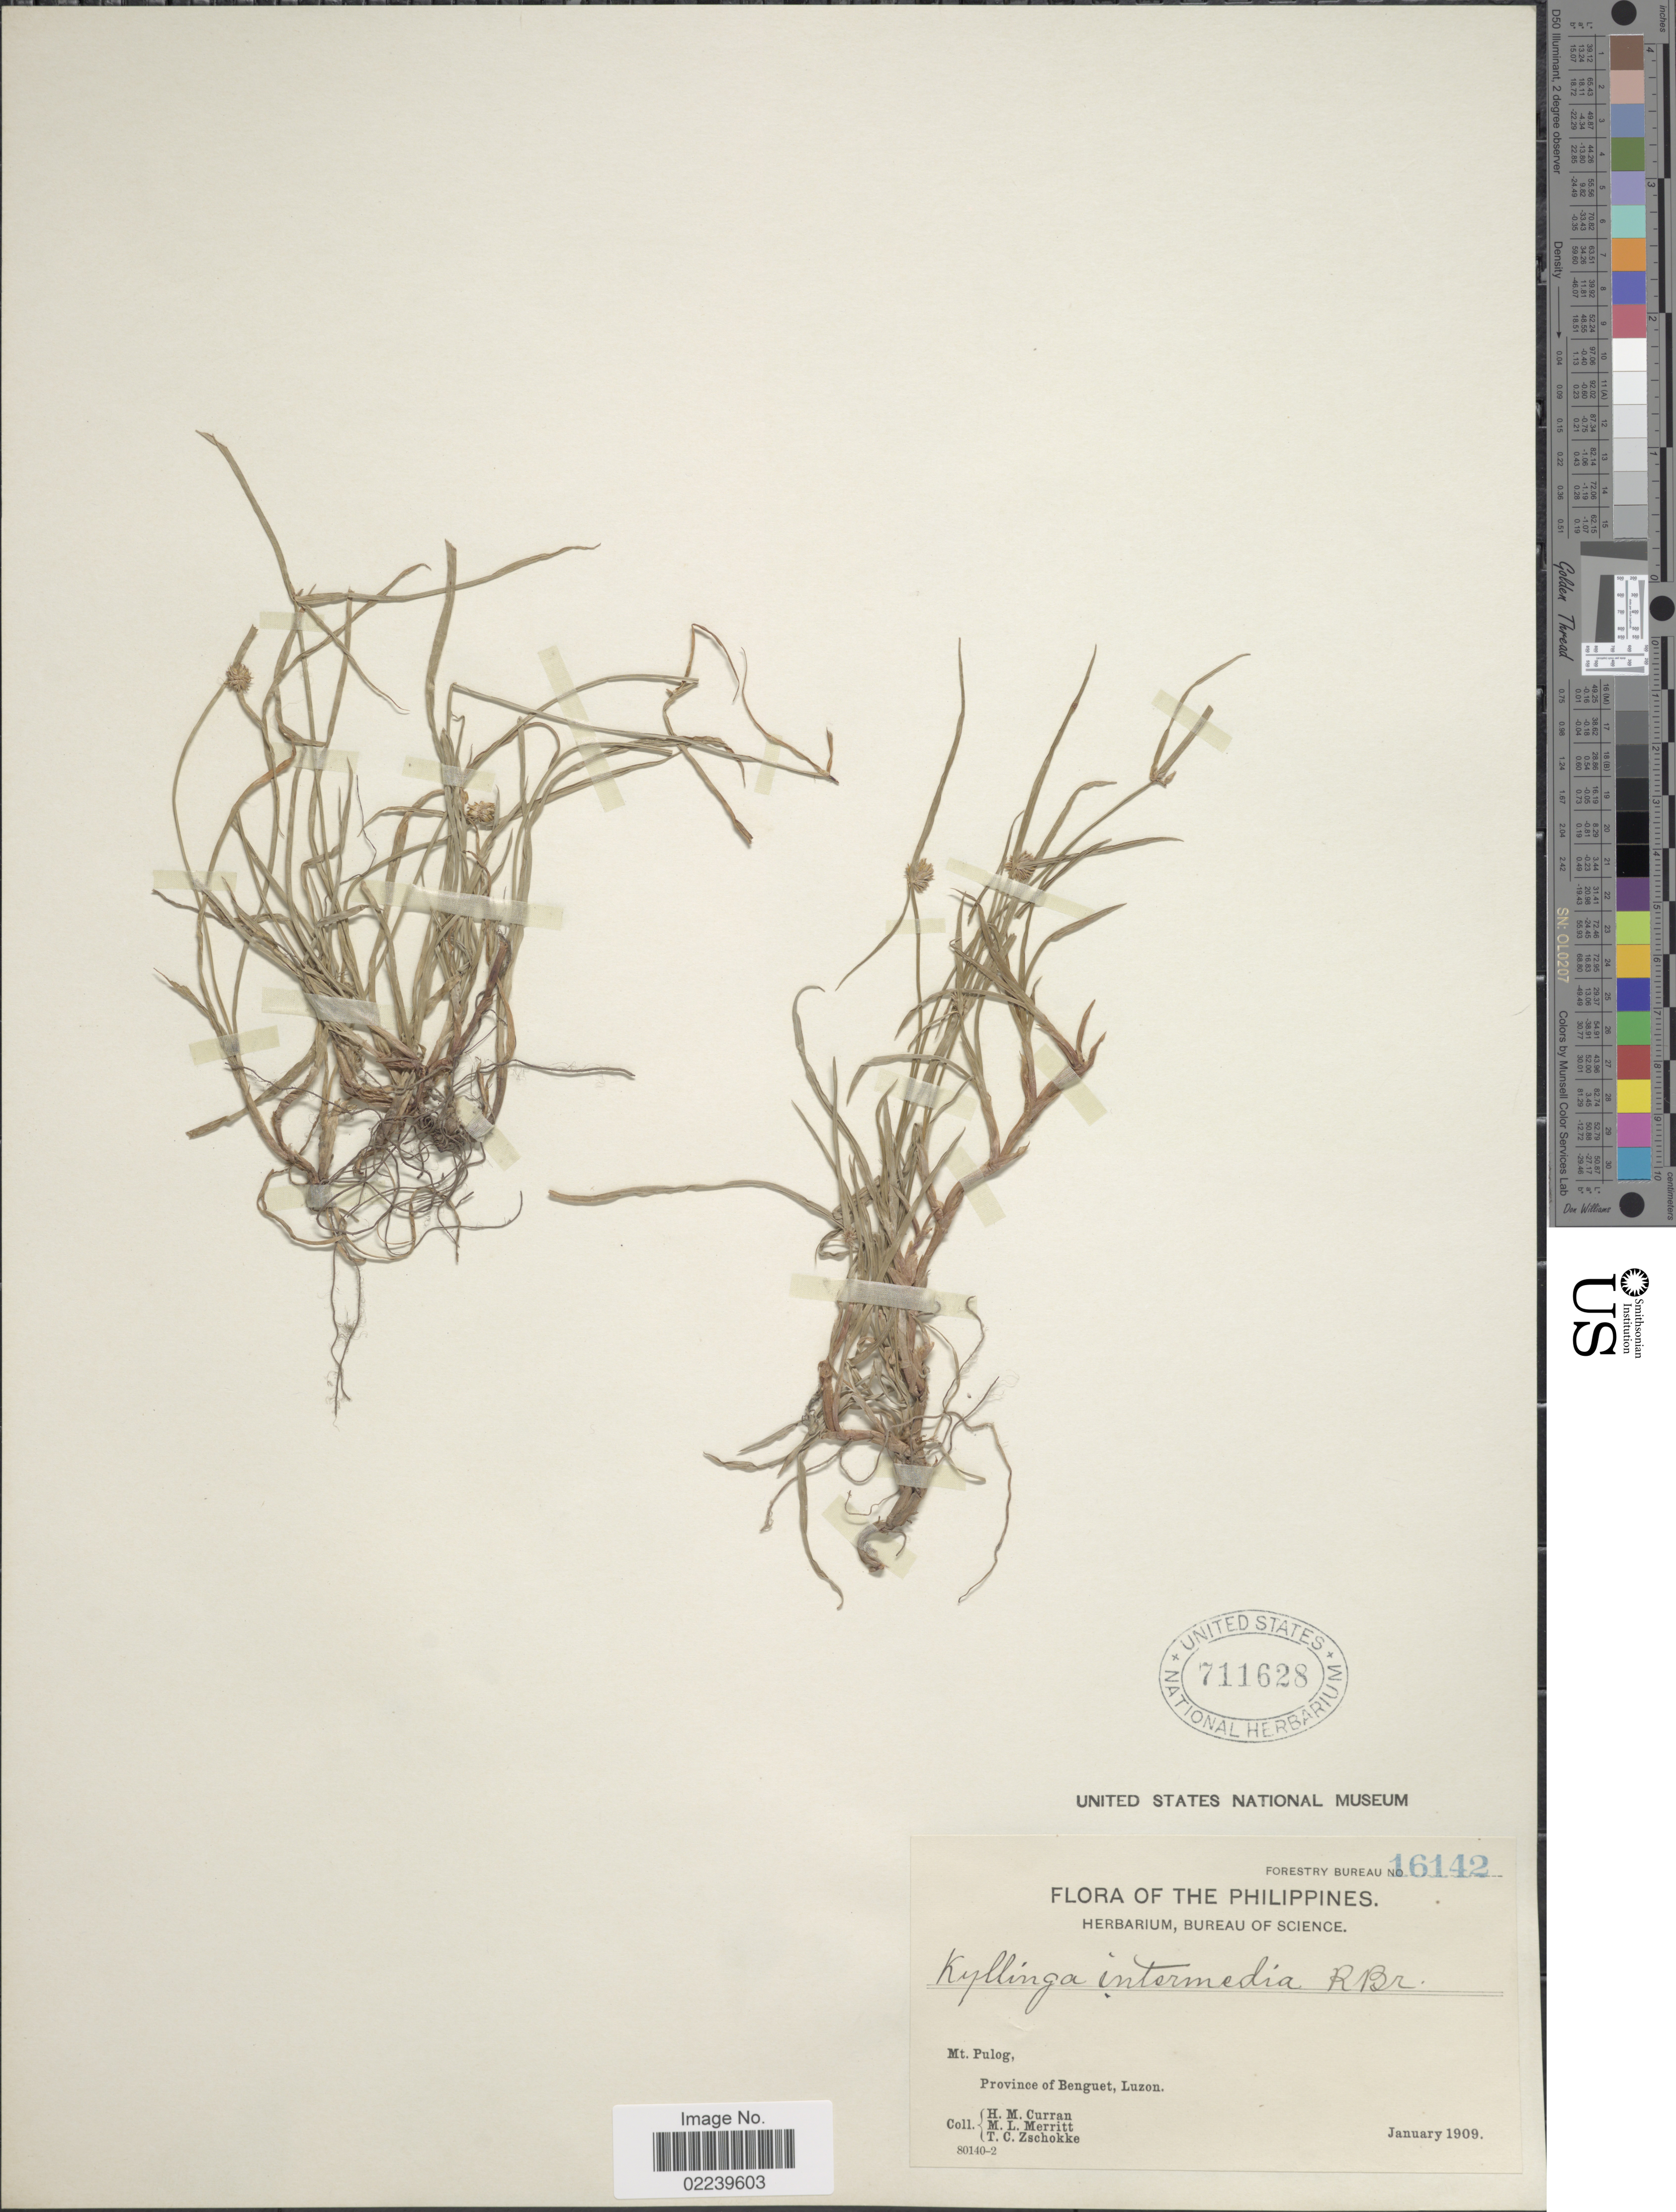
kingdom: Plantae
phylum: Tracheophyta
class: Liliopsida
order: Poales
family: Cyperaceae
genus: Cyperus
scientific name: Cyperus brevifolius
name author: (Rottb.) Hassk.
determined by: Strong, M. T., (US), Smithsonian Institution - National Museum of Natural History (UNITED STATES)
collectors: H. M. Curran, M. L. Merritt & T. C. Zschokke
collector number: Forestry Bureau 16142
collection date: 1909-01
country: Philippines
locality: Mt. Pulog, Province of Benguet, Luzon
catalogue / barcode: US 711628